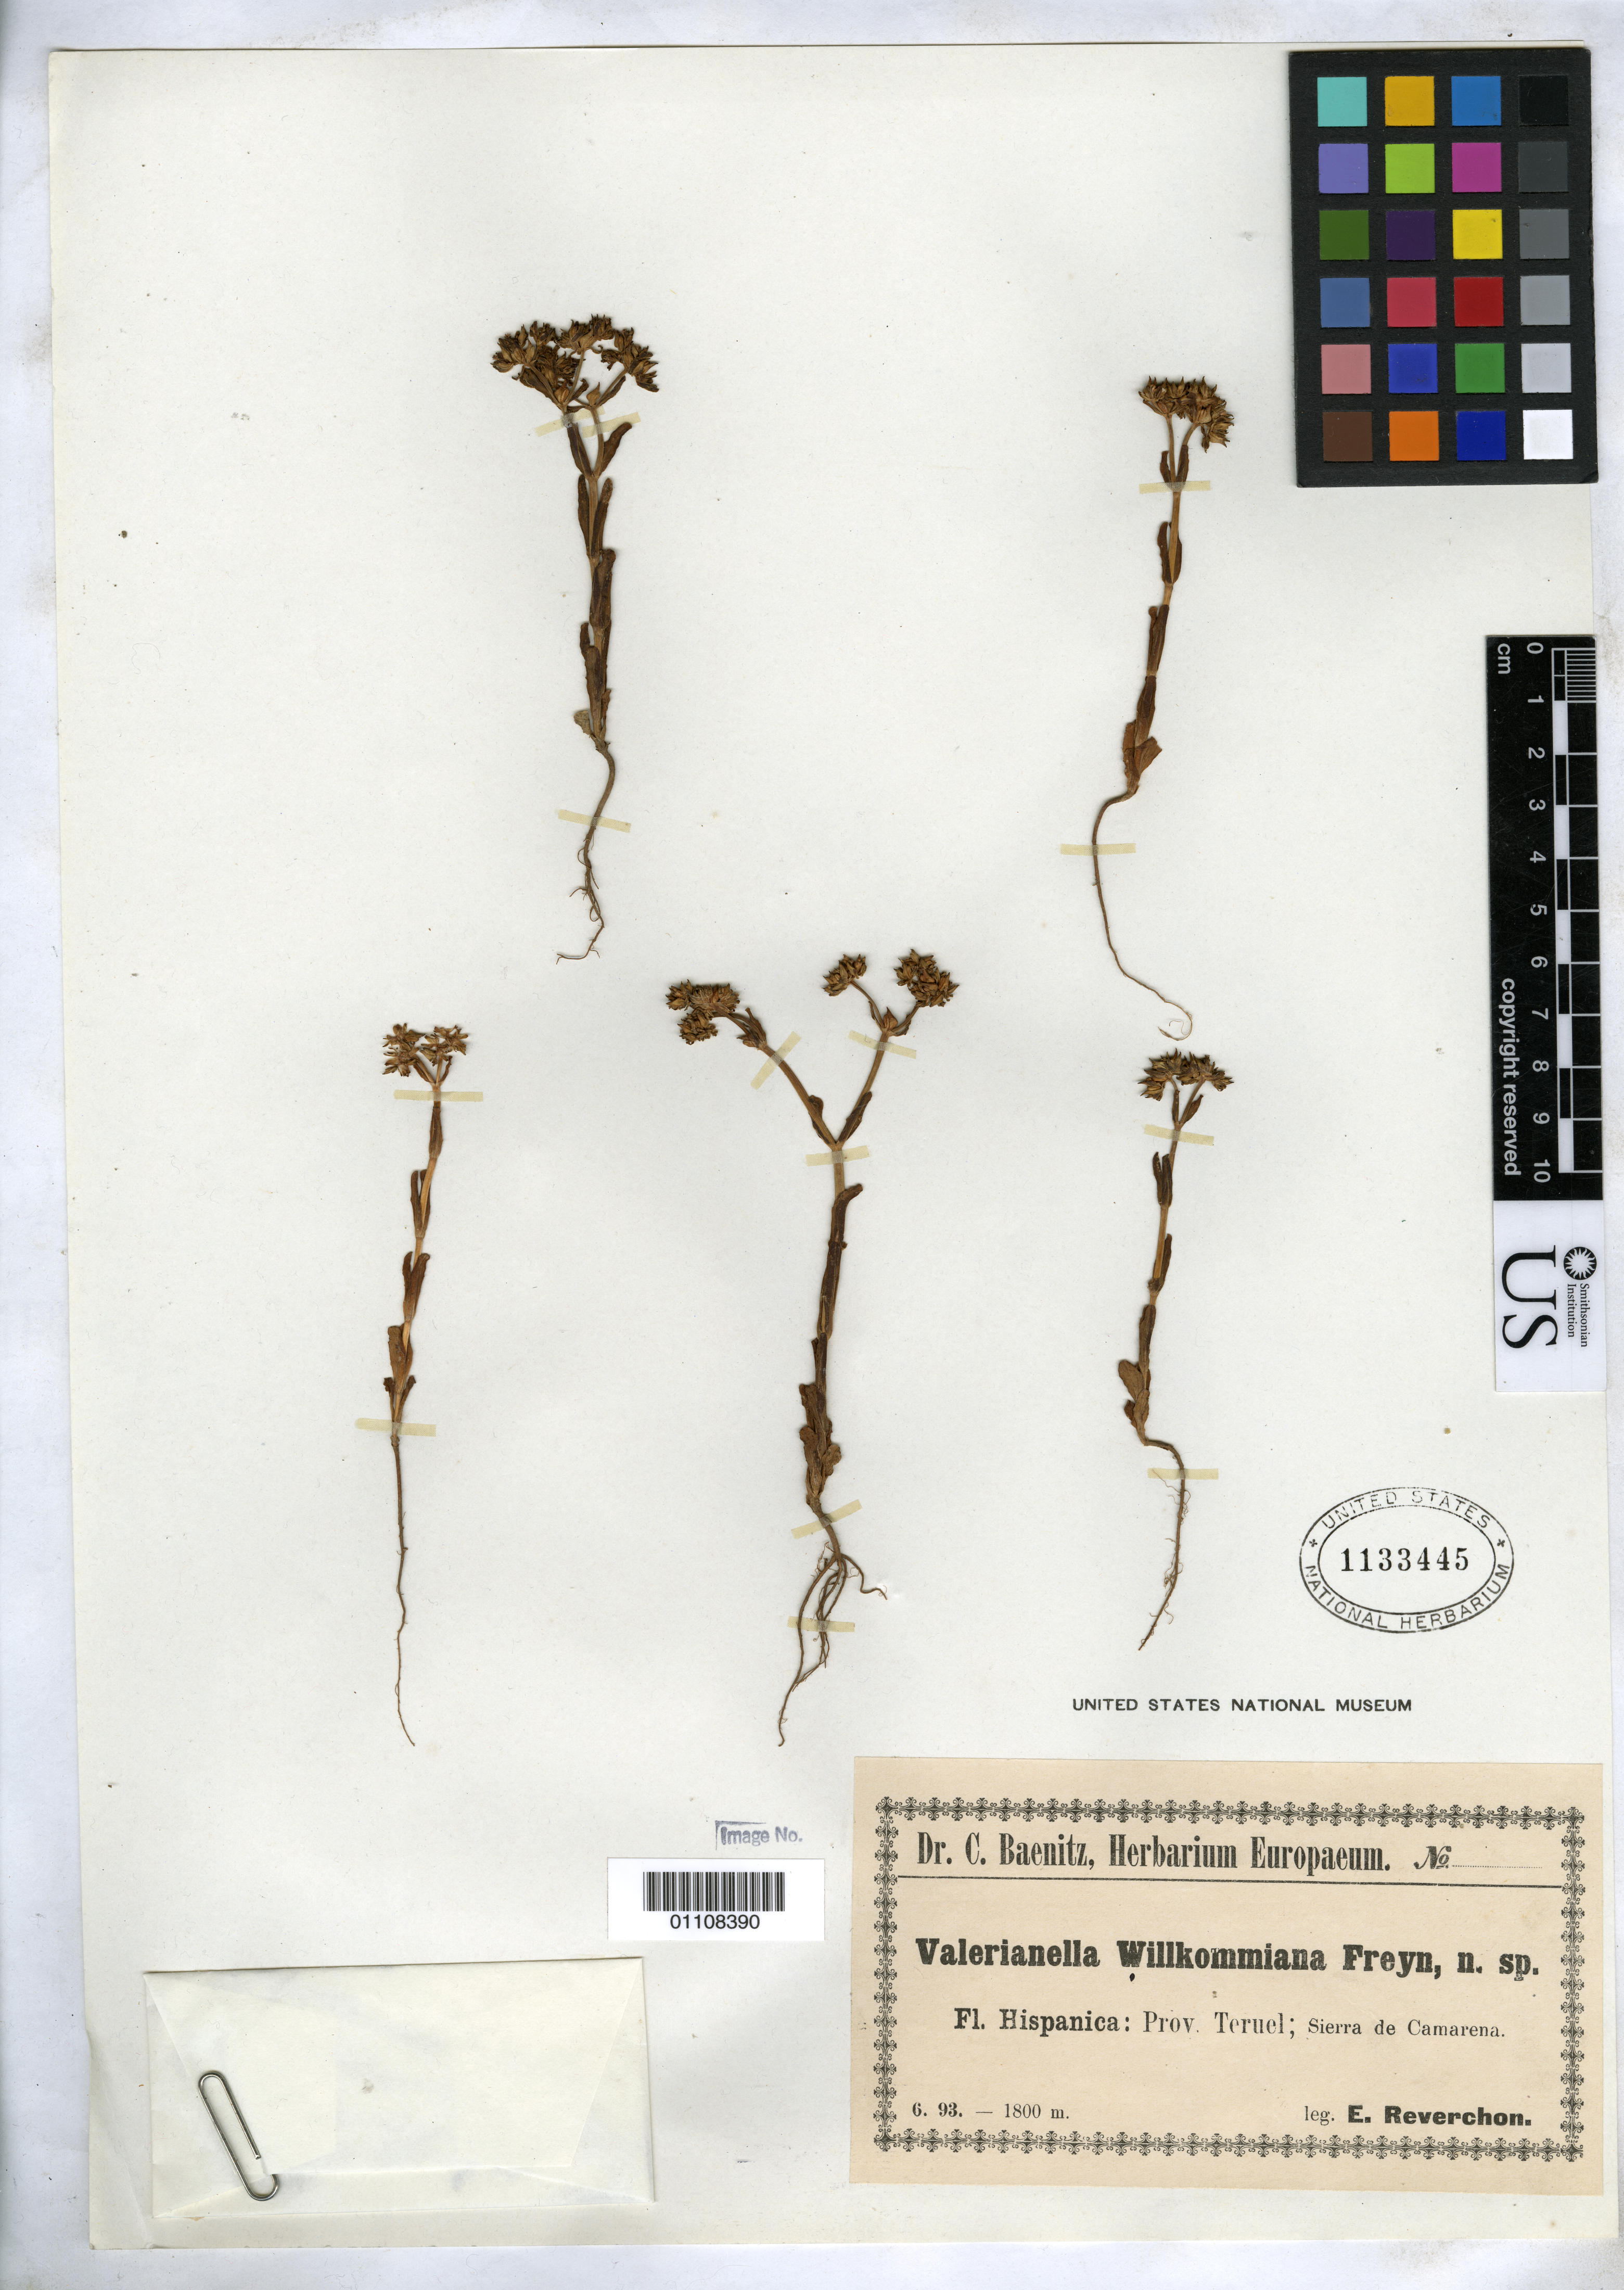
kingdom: Plantae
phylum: Tracheophyta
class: Magnoliopsida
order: Dipsacales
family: Caprifoliaceae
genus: Valerianella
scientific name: Valerianella willkommii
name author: Freyn ex Willk.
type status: Type Collection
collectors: E. Reverchon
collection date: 1893-06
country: Spain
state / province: Aragón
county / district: Teruel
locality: Sierra de Camarena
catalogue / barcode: US 1133445